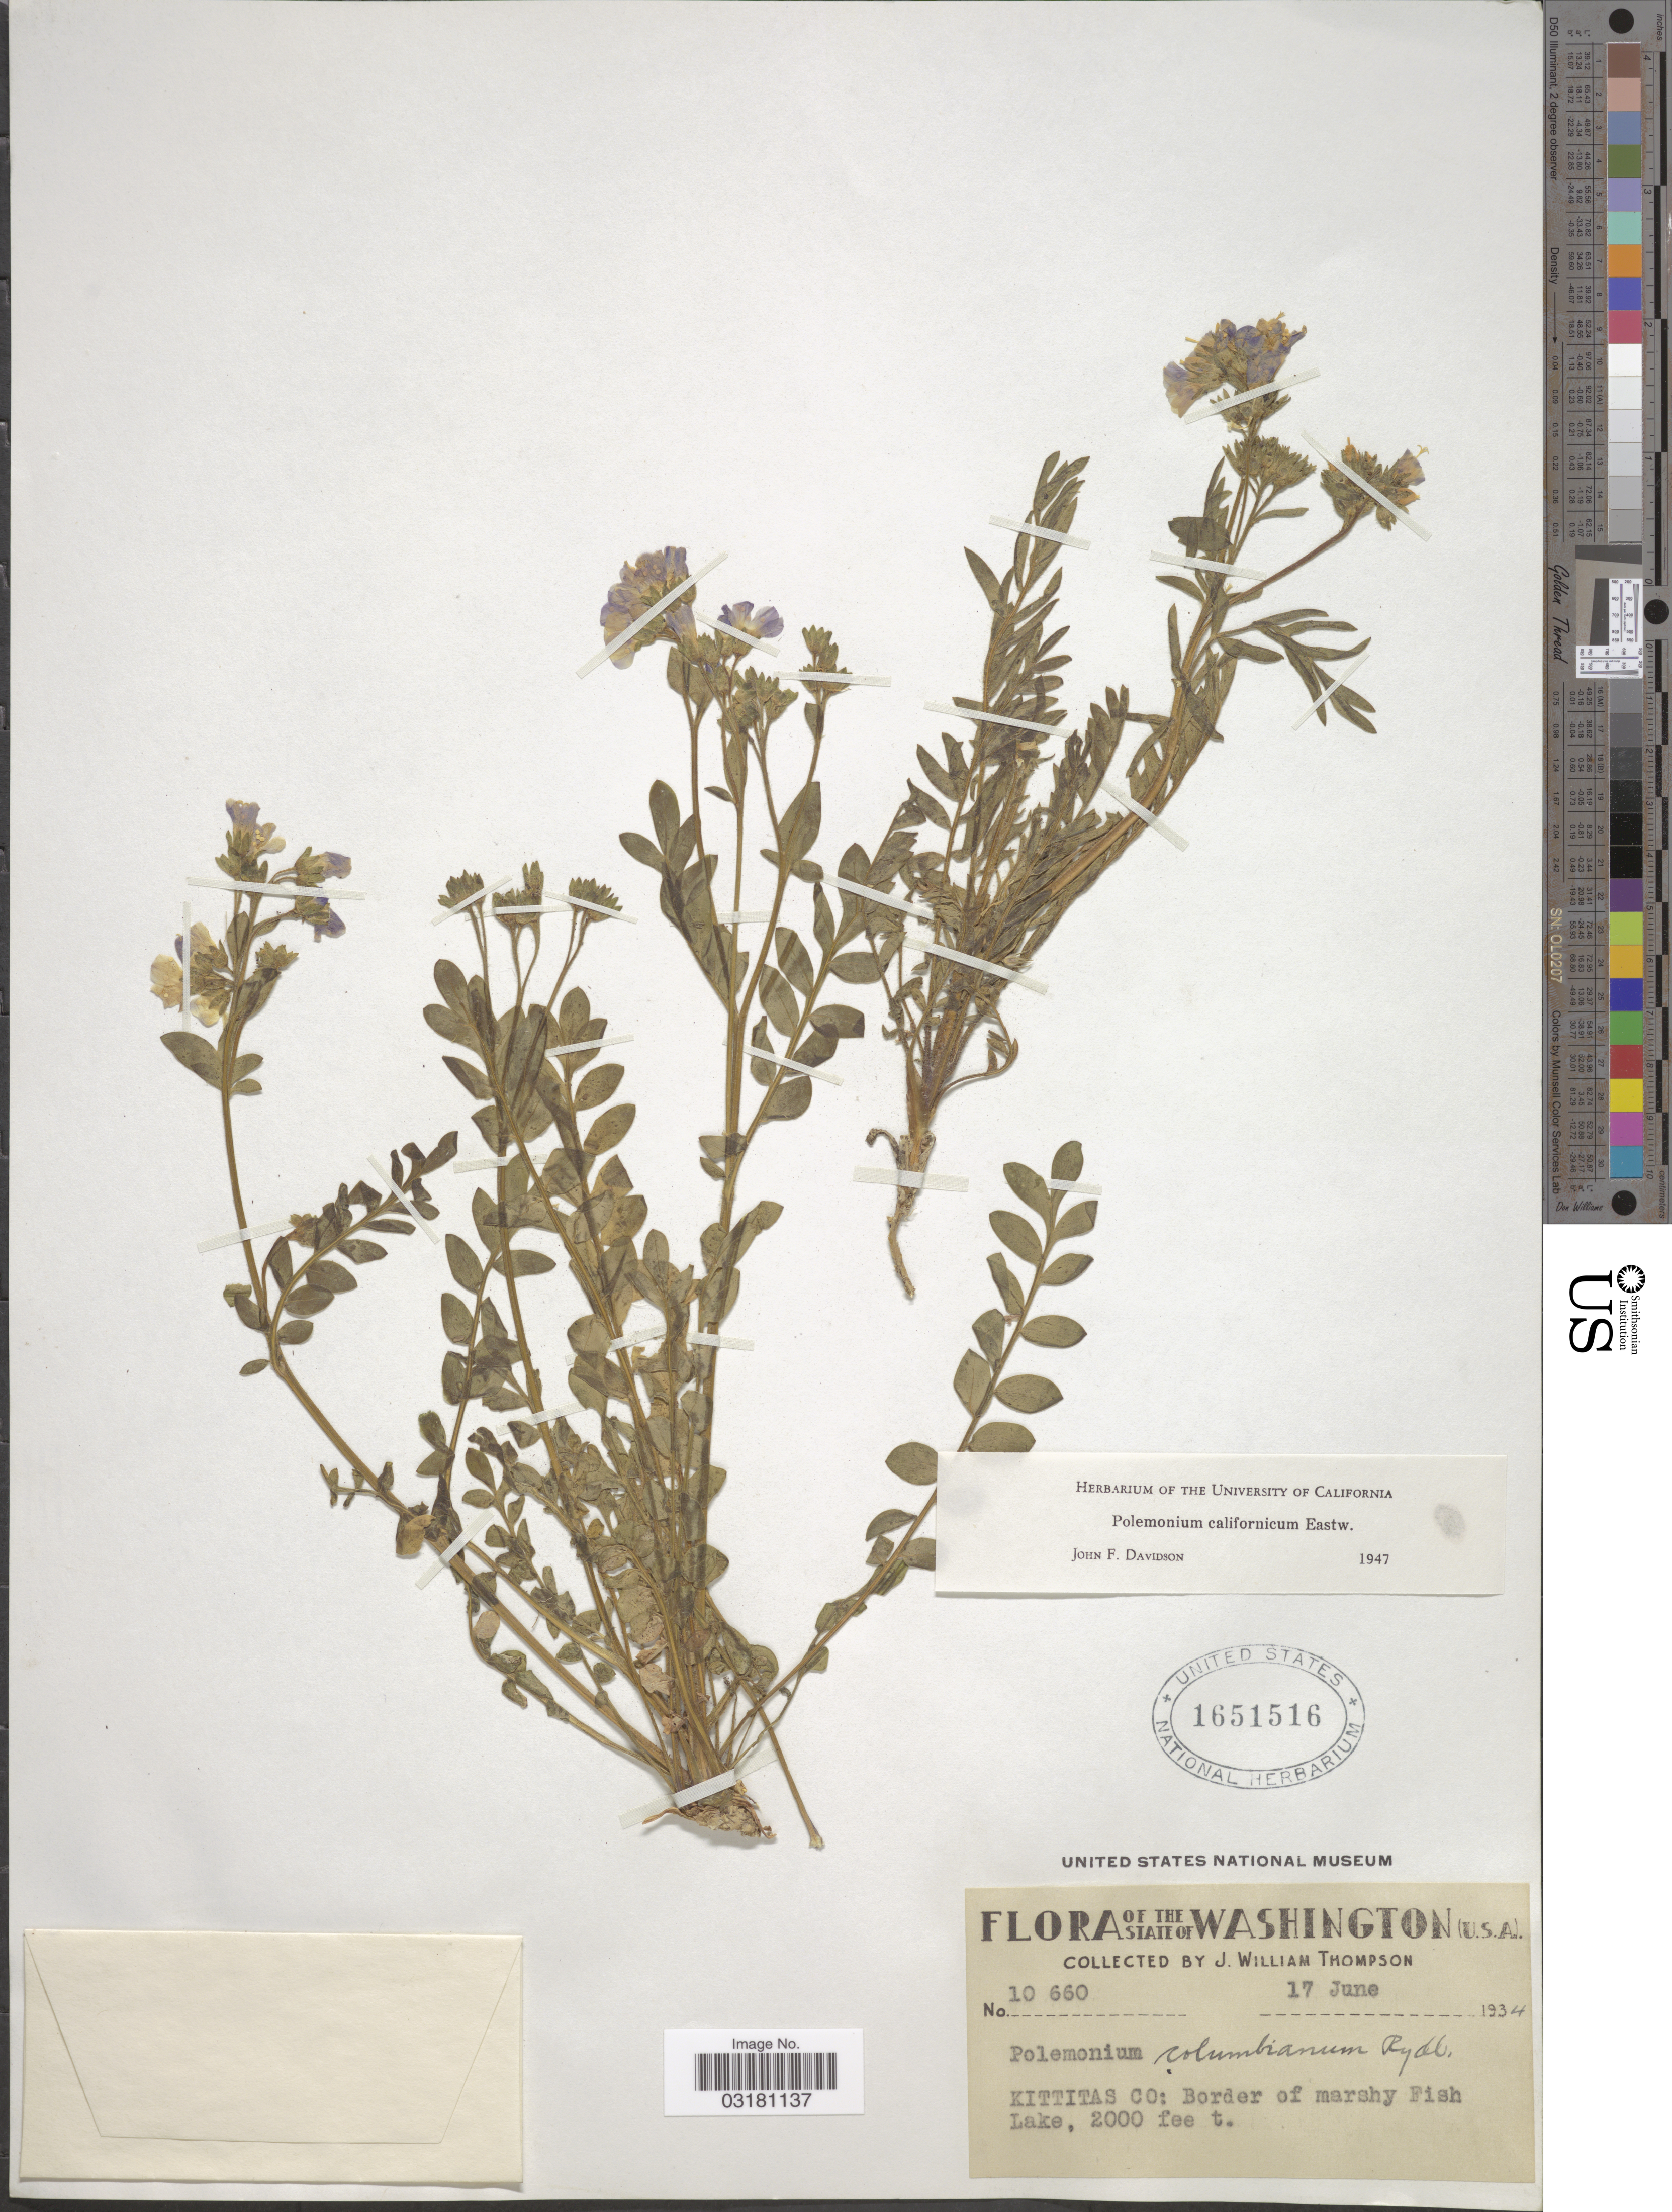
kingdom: Plantae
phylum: Tracheophyta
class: Magnoliopsida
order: Ericales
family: Polemoniaceae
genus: Polemonium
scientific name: Polemonium californicum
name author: Eastw.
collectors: J. W. Thompson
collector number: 10660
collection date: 1934-06-17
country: United States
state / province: Washington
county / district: Kittitas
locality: Kittitas Co: Border of marshy Fish Lake.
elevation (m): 610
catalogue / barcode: US 1651516